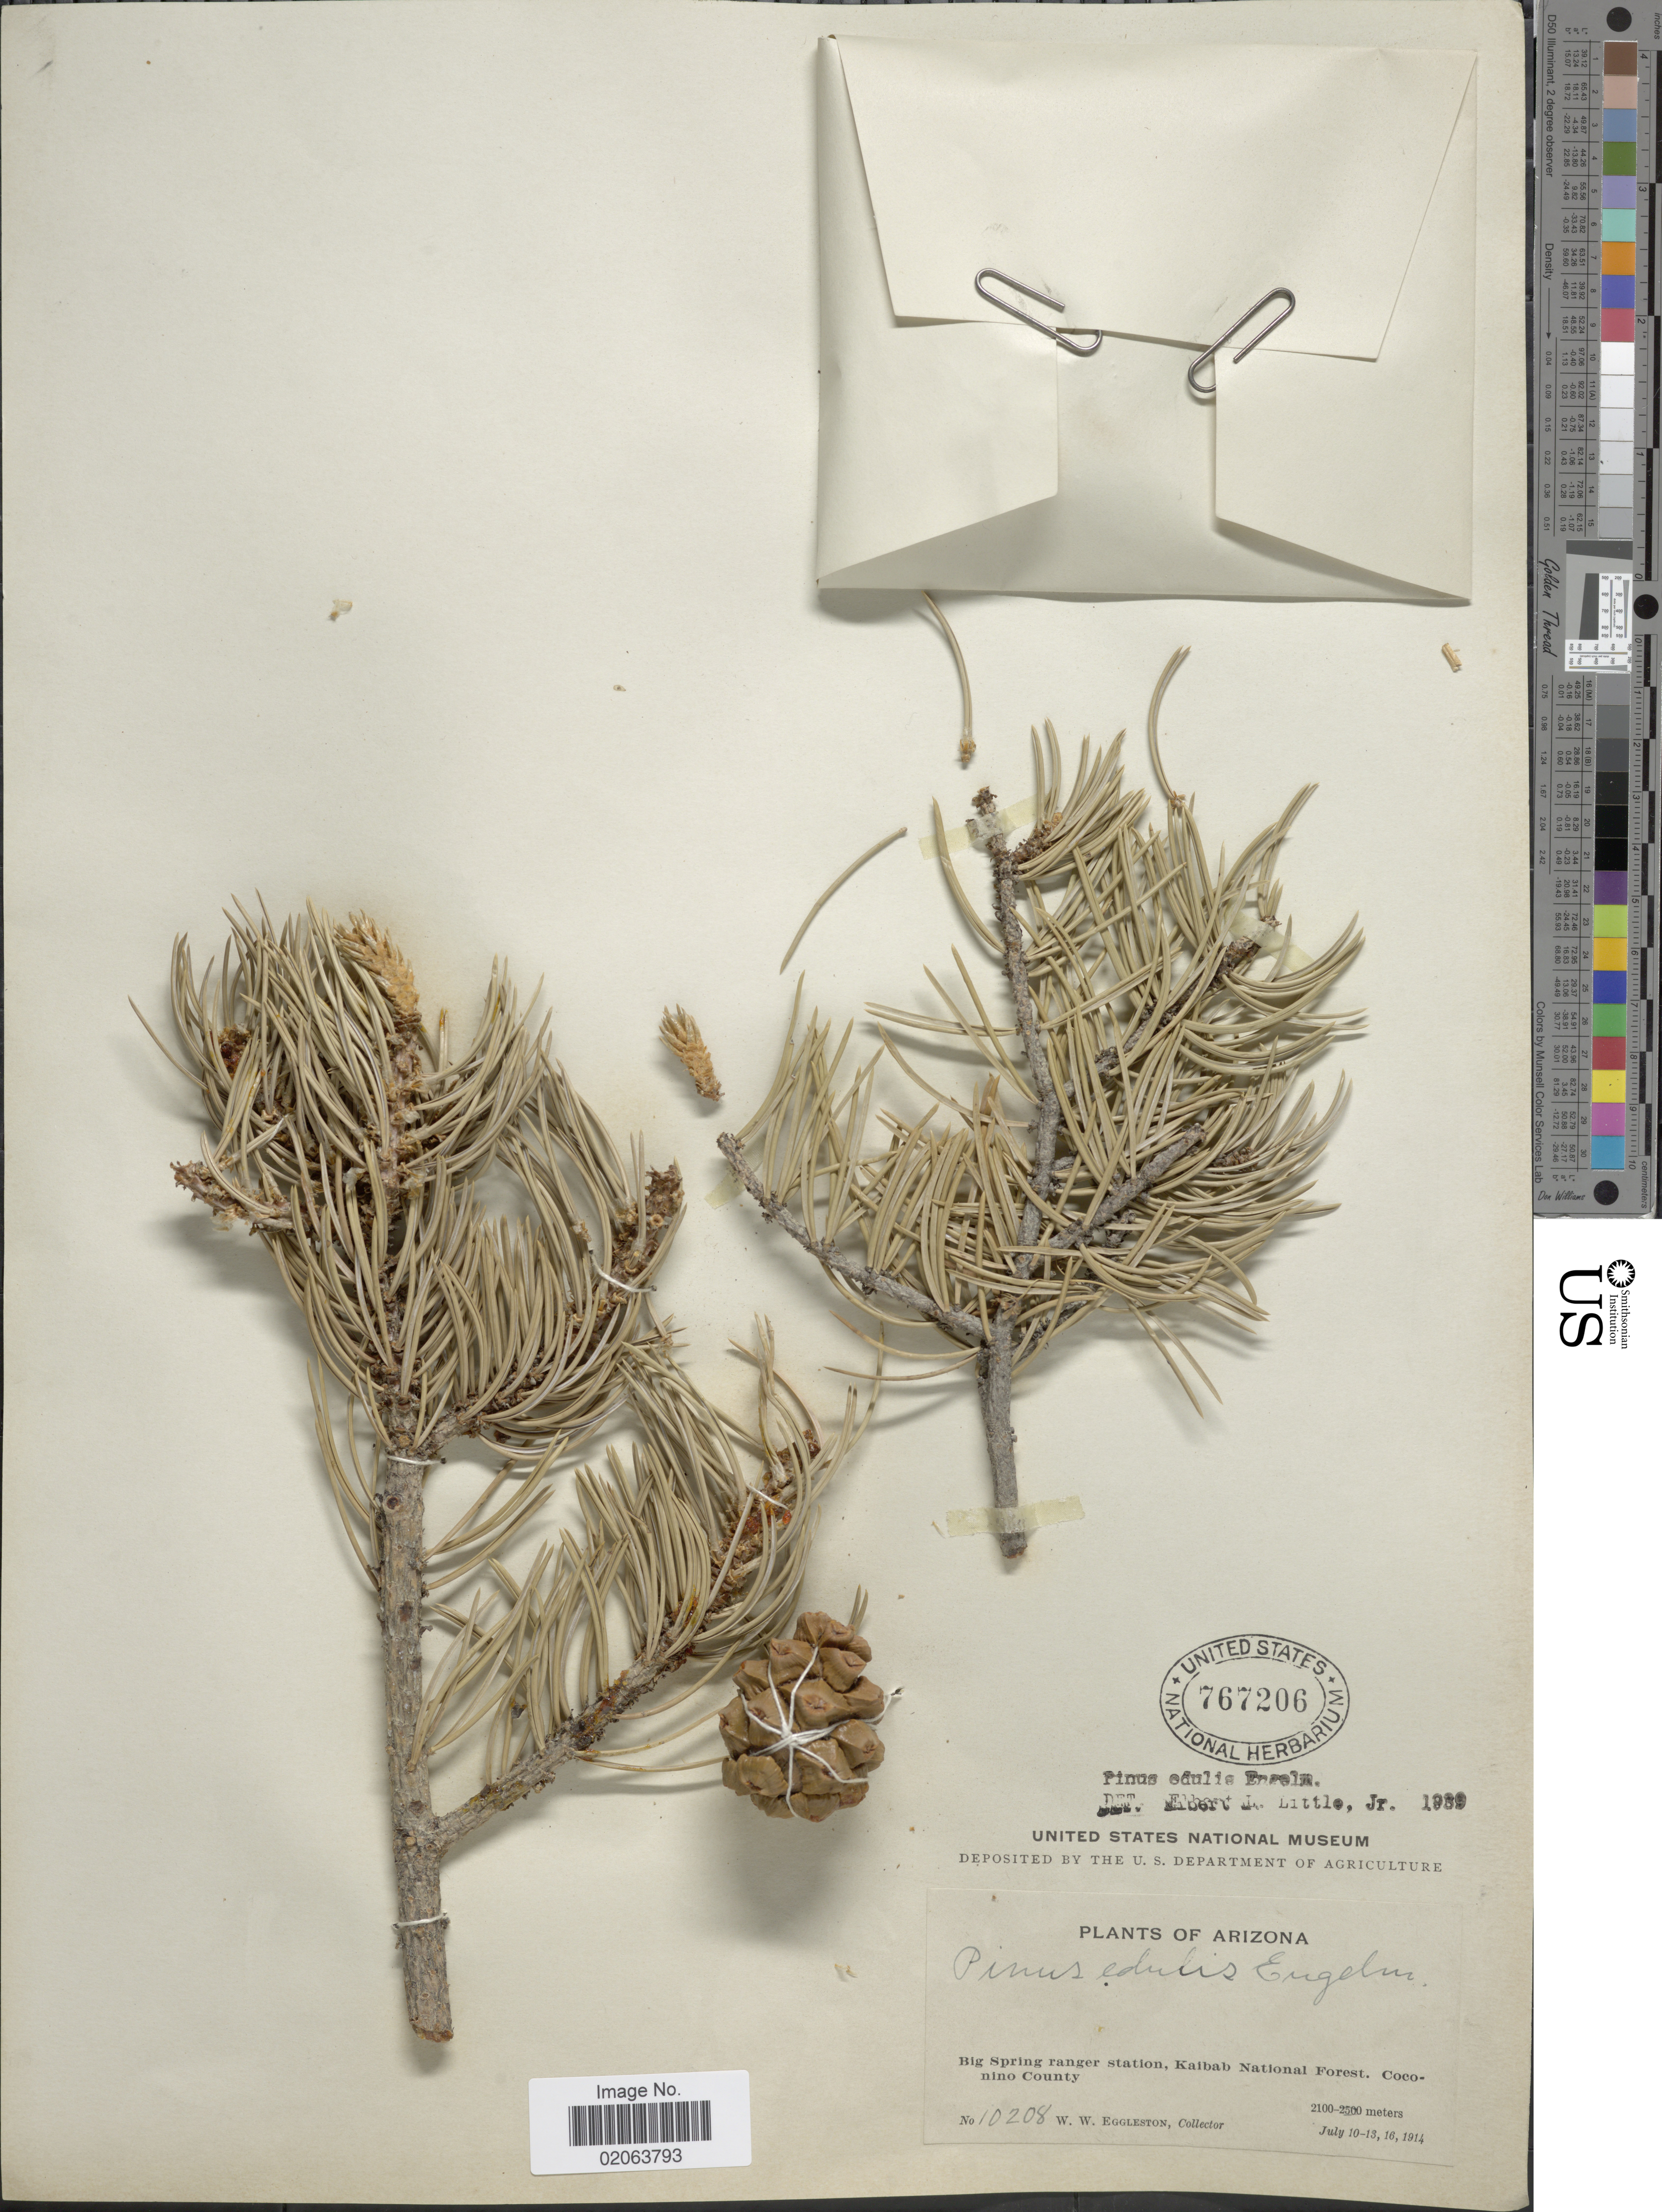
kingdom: Plantae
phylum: Tracheophyta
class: Pinopsida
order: Pinales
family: Pinaceae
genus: Pinus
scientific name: Pinus edulis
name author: Engelm.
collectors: W. W. Eggleston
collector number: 10208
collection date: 1914-07-10/1914-07-16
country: United States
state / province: Arizona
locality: Big Spring ranger station, Kaibab National Forest. Coconino County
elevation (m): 2100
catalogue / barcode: US 767206